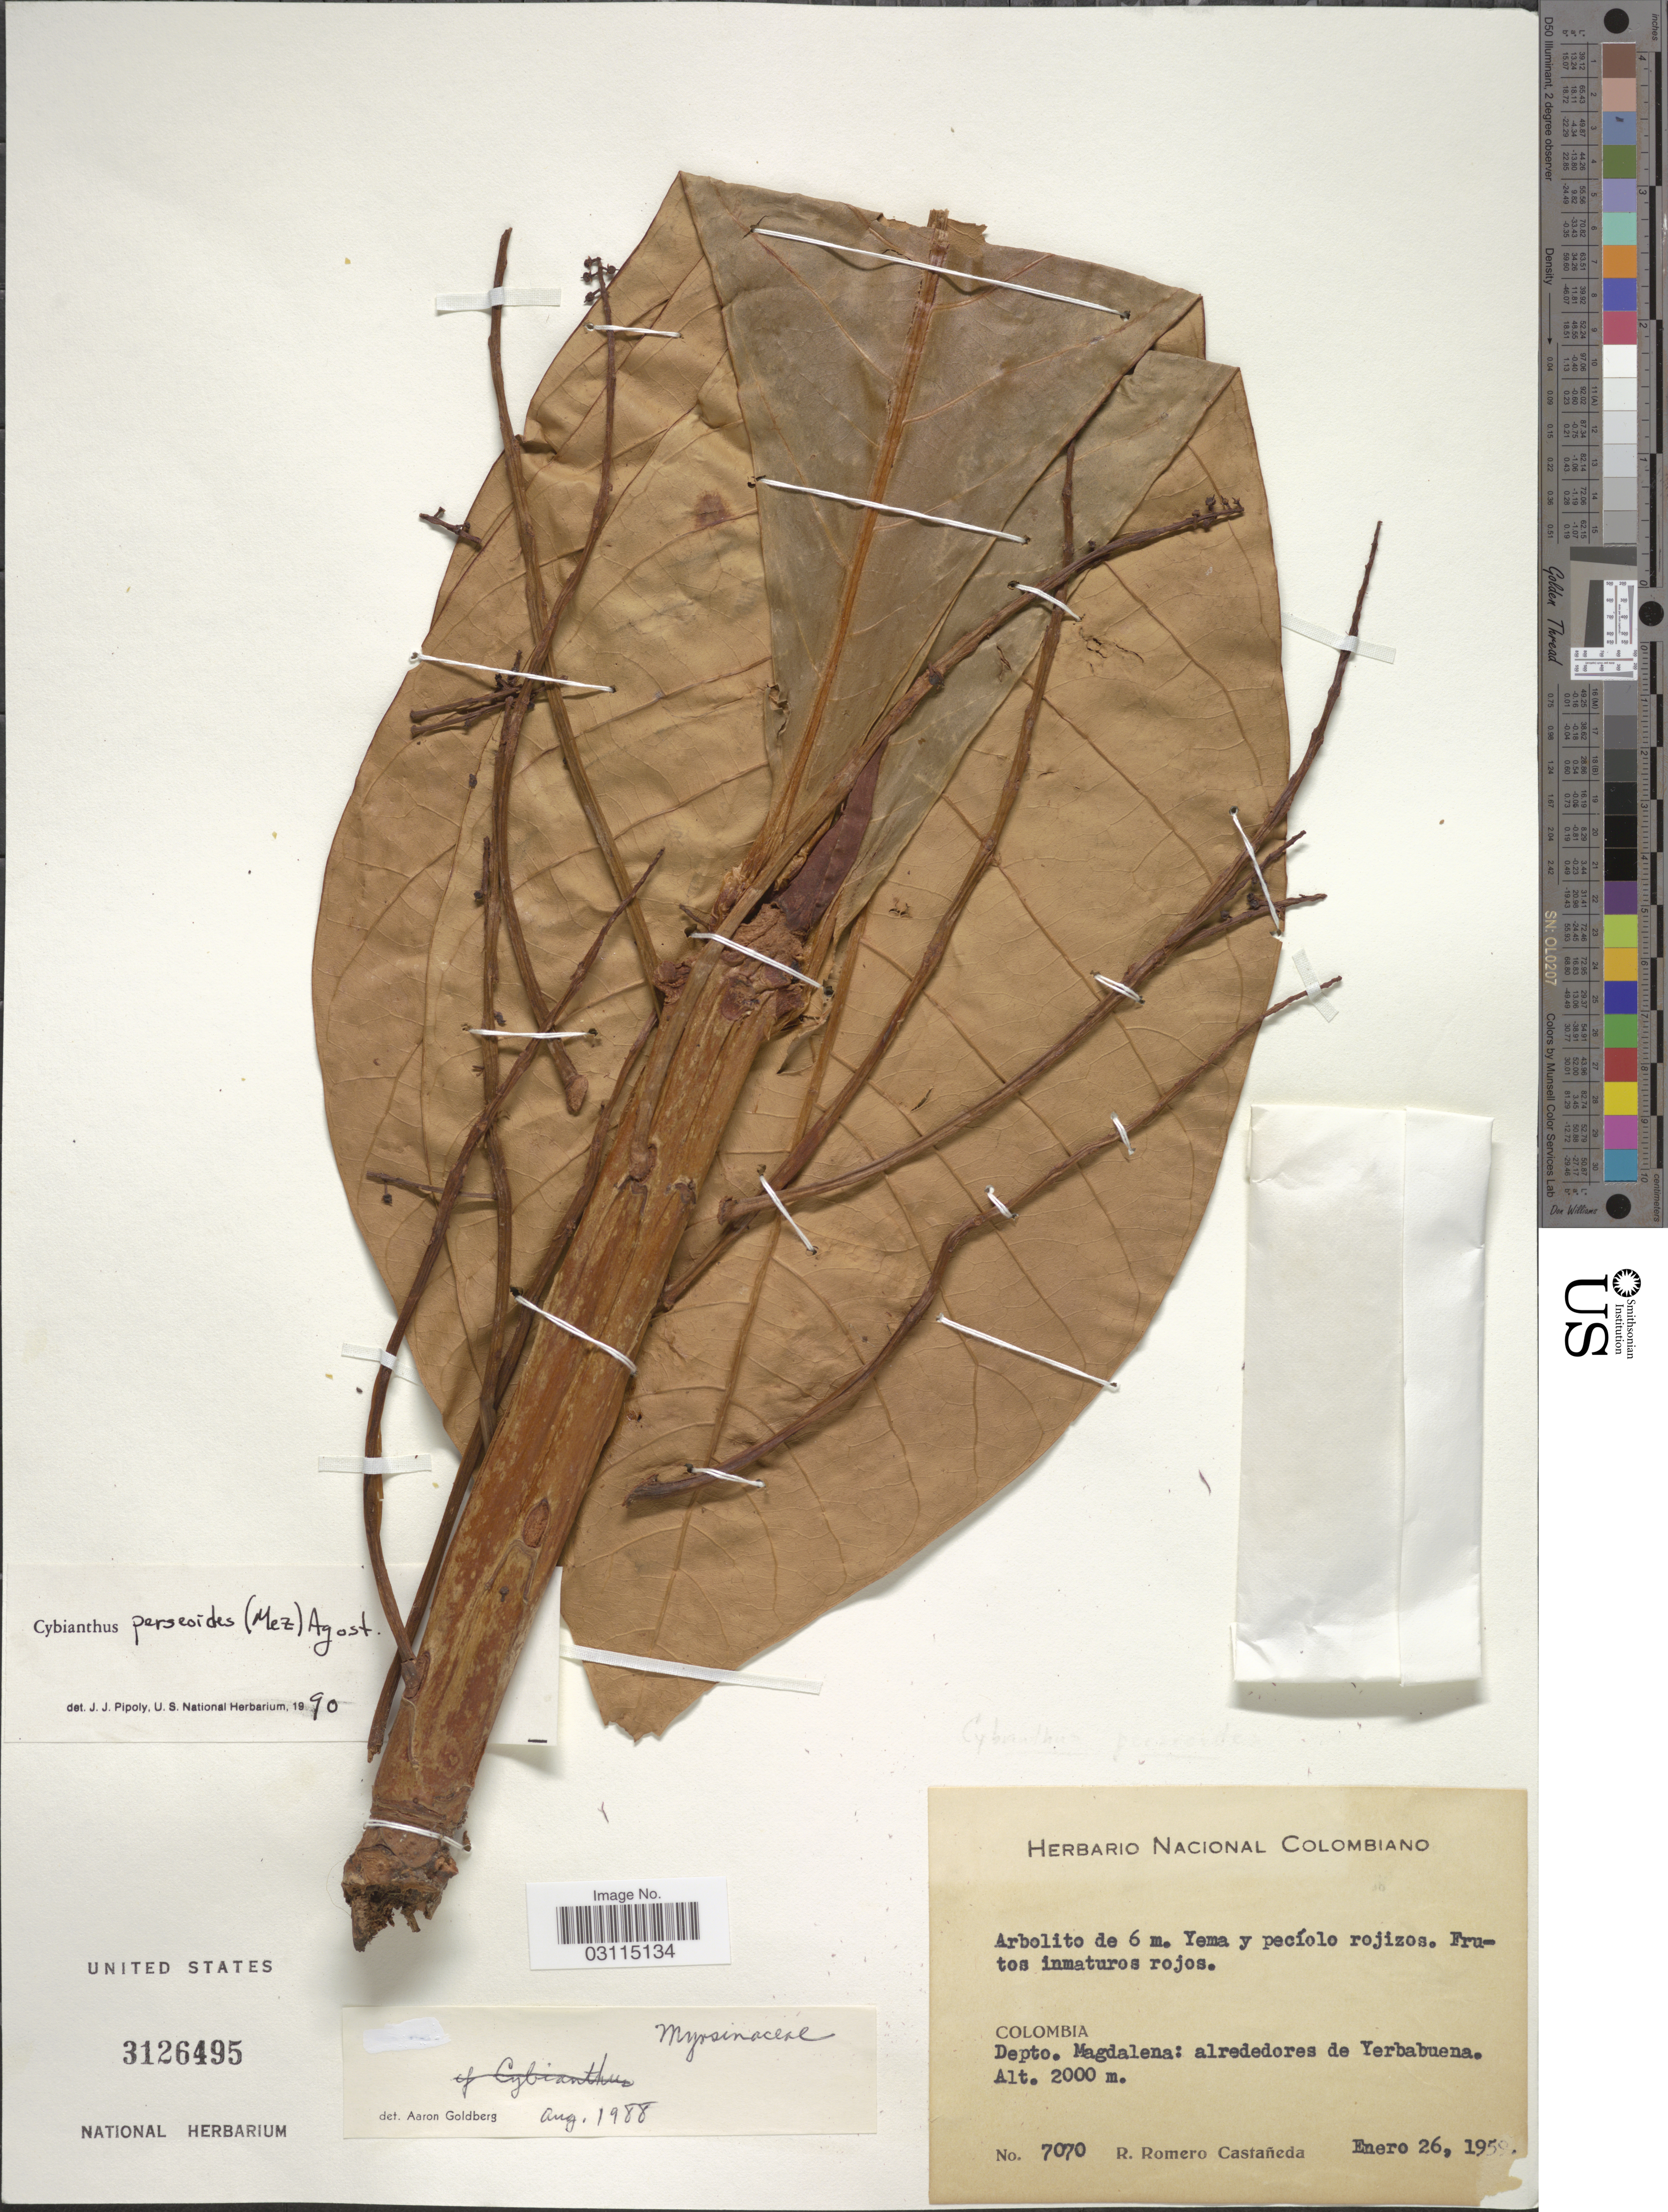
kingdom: Plantae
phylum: Tracheophyta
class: Magnoliopsida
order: Ericales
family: Primulaceae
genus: Cybianthus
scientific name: Cybianthus perseoides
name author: (Mez) G. Agostini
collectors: R. Romero Castañeda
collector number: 7070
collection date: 1959-01-26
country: Colombia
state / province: Magdalena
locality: Depto. Magdalena: alrededores de Yerbabuena.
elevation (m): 2000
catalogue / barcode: US 3126495